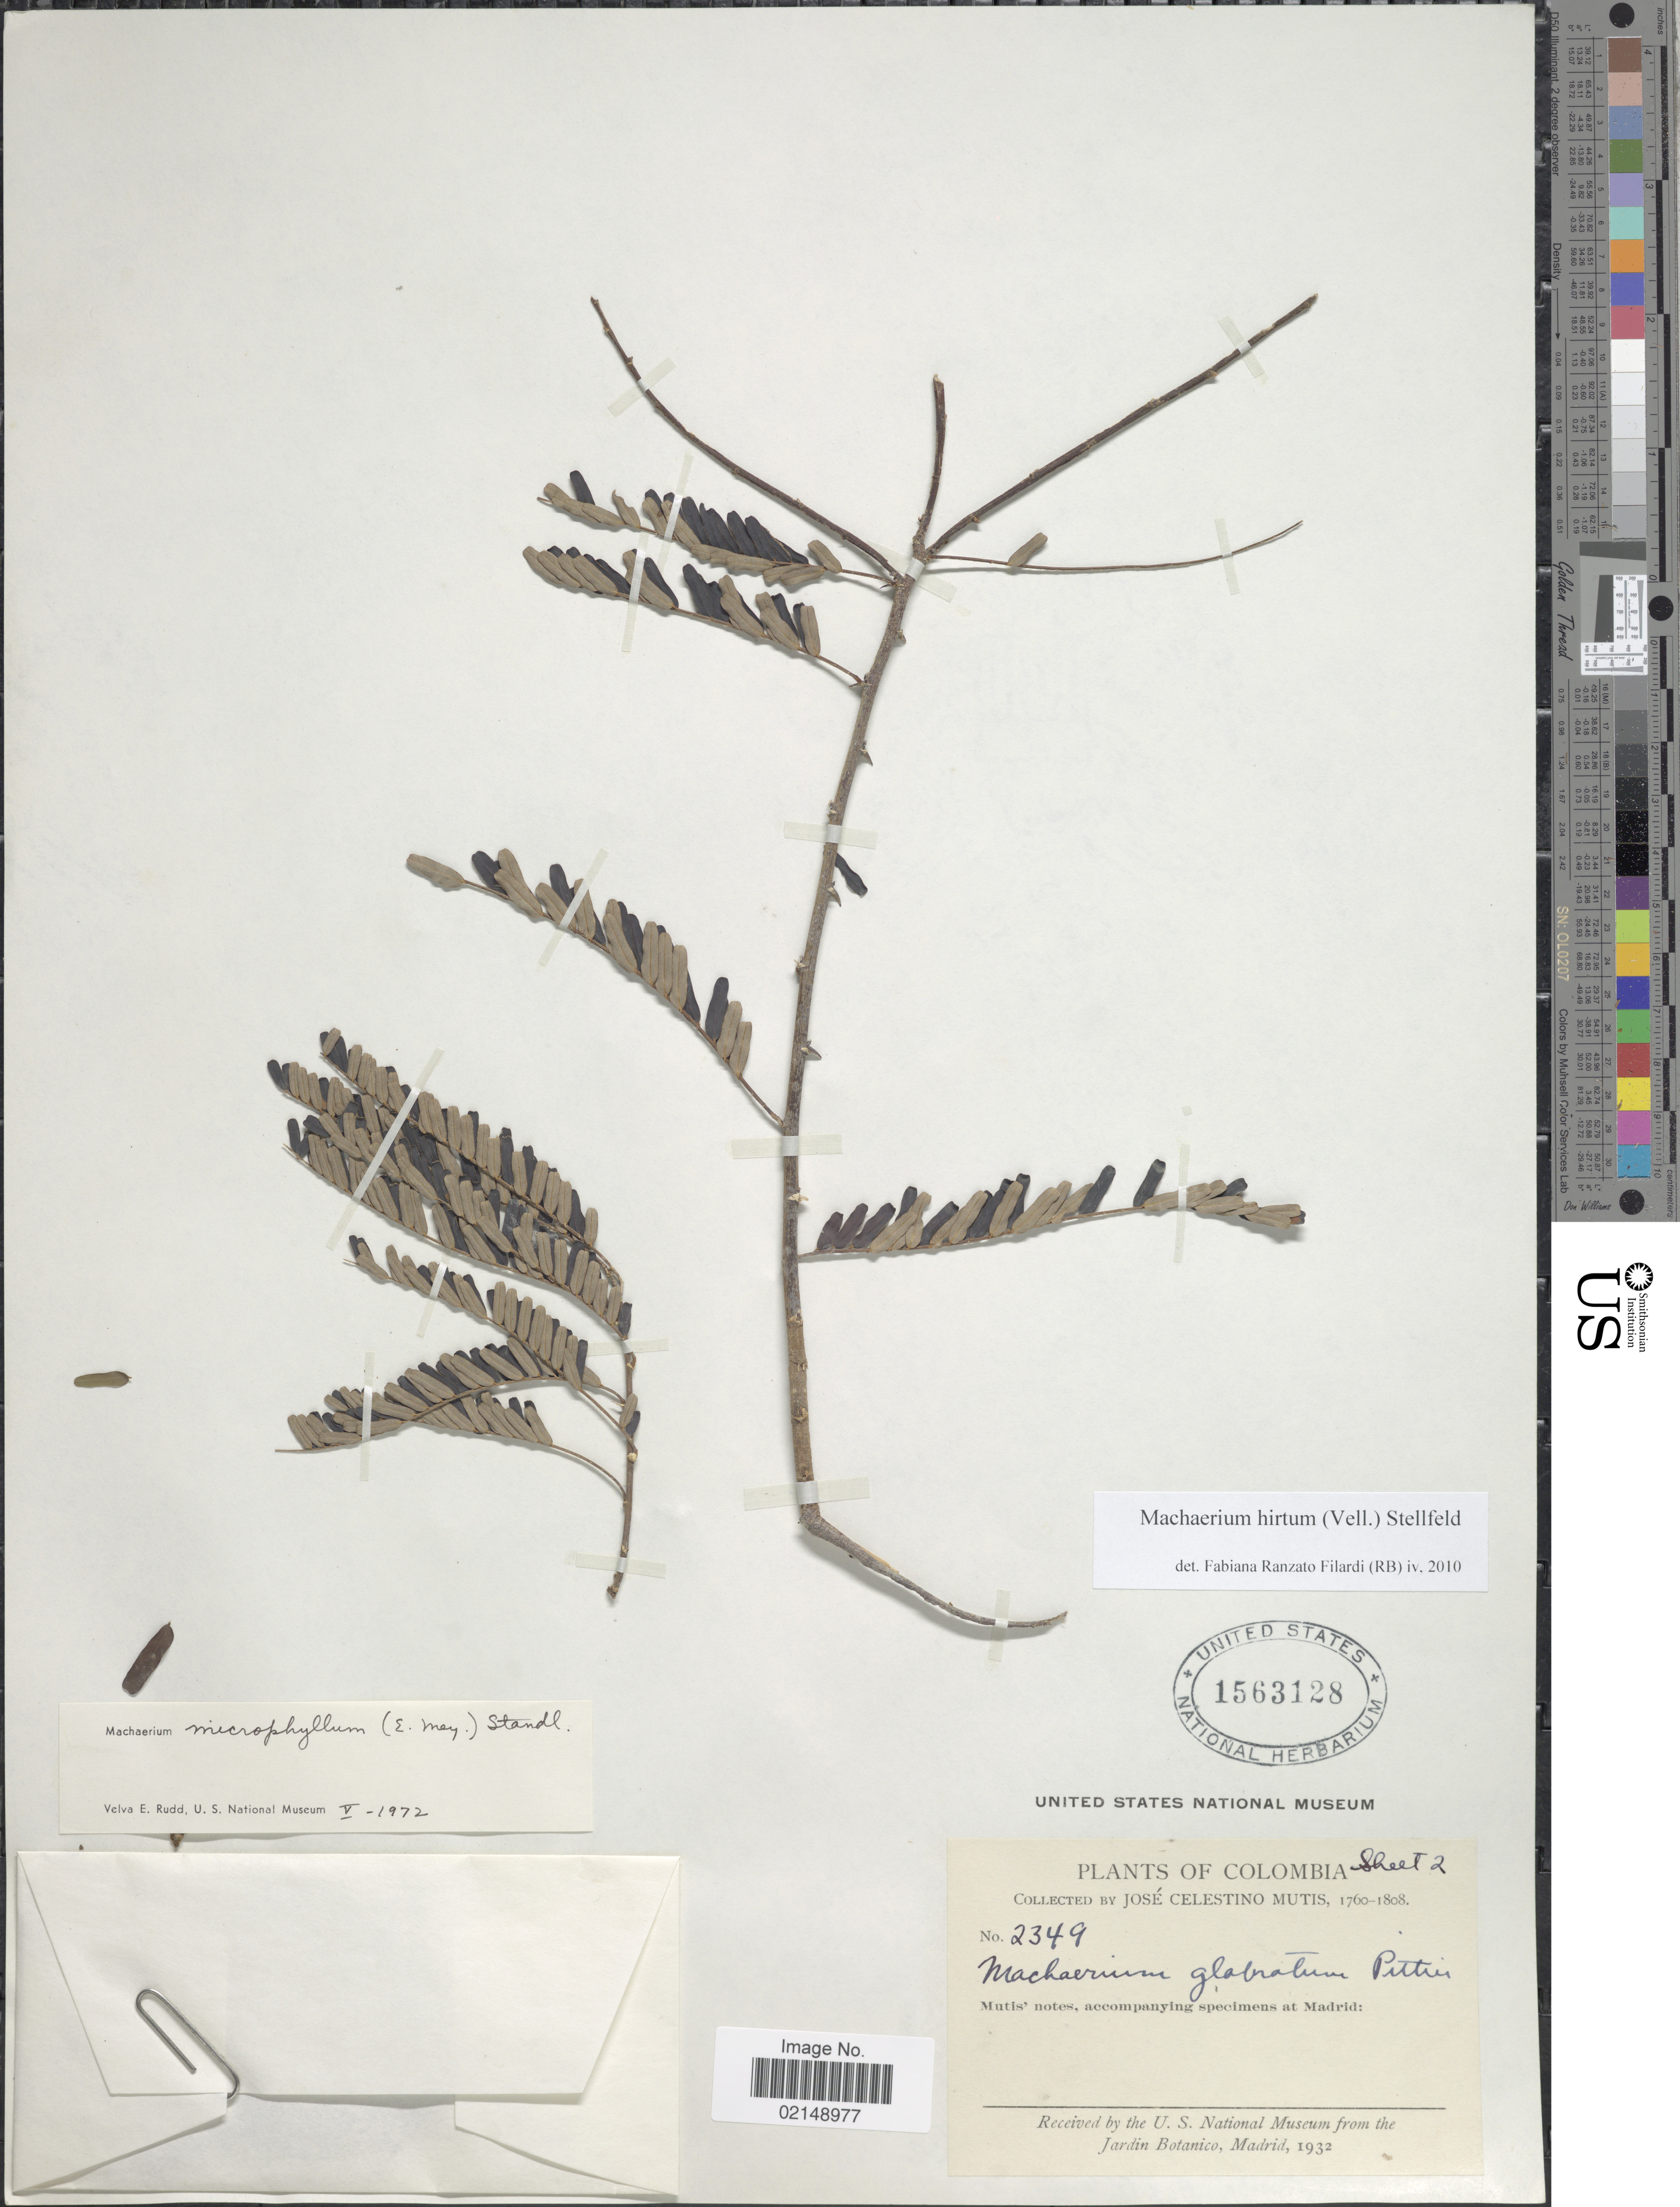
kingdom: Plantae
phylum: Tracheophyta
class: Magnoliopsida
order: Fabales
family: Fabaceae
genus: Machaerium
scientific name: Machaerium hirtum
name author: (Vell.) Stellfeld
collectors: J. C. B. Mutis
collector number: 2349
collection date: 1760/1808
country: Colombia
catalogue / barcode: US 1563128